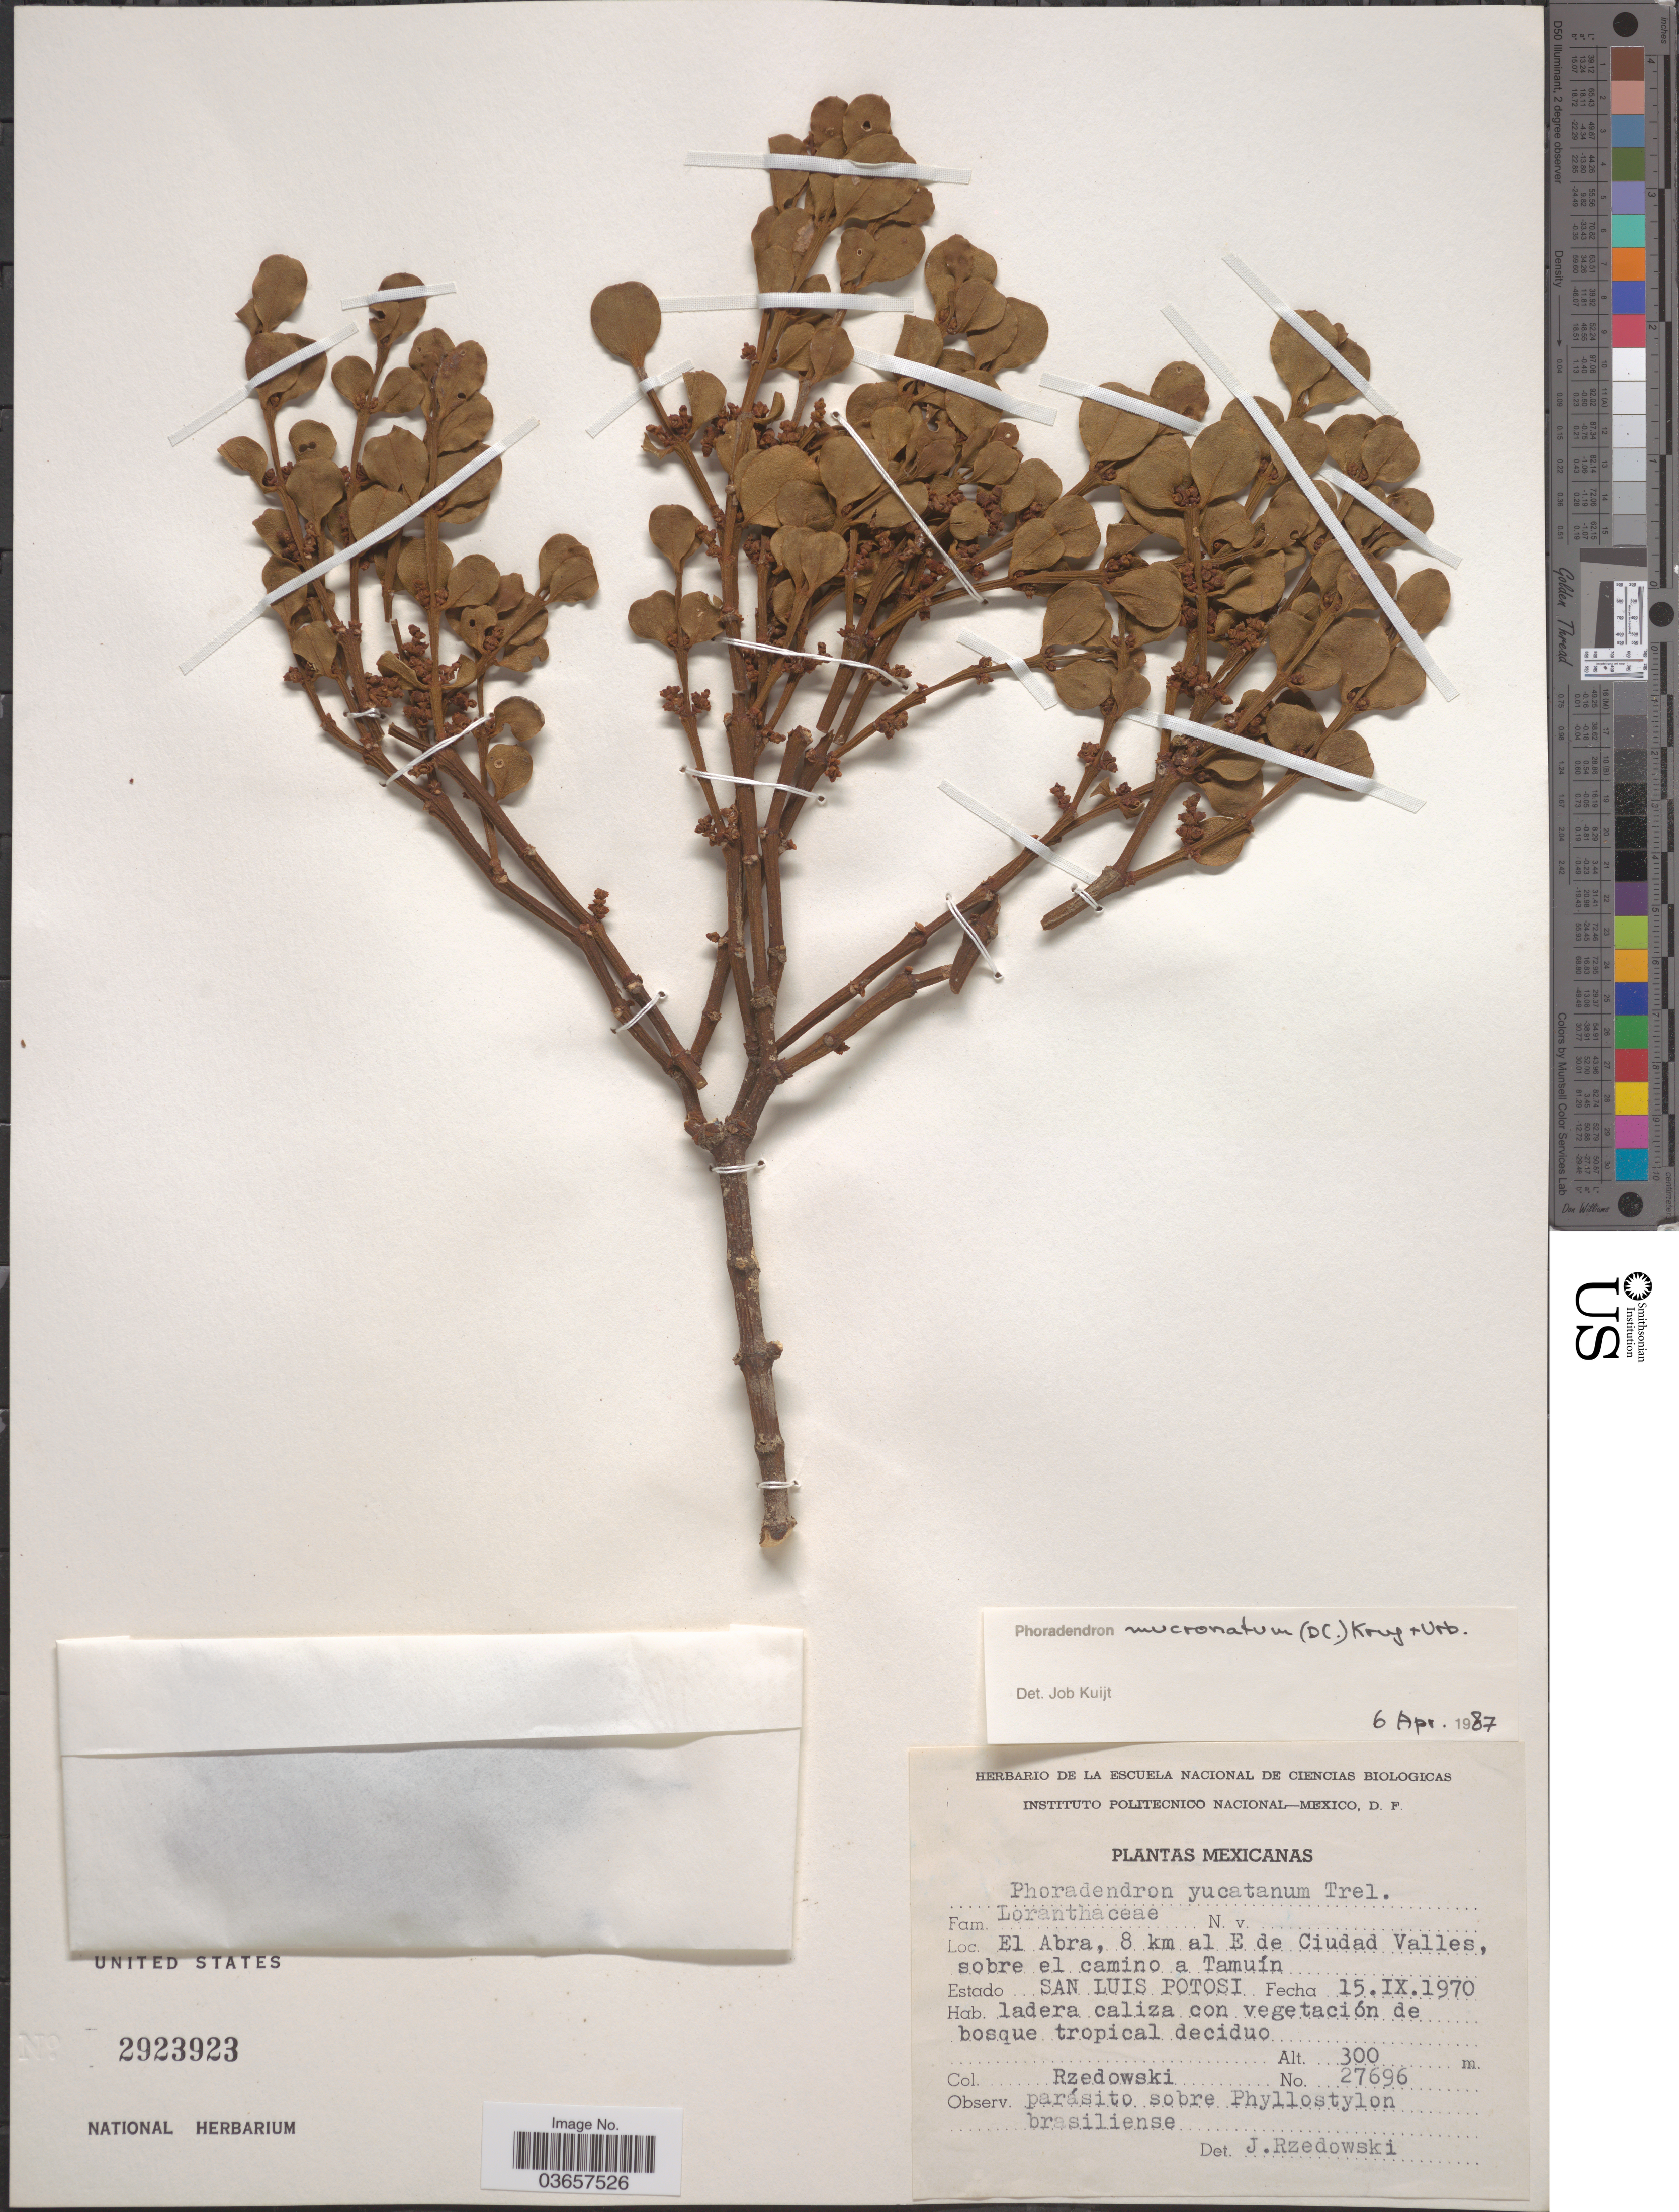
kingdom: Plantae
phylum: Tracheophyta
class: Magnoliopsida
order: Santalales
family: Viscaceae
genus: Phoradendron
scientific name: Phoradendron mucronatum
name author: (DC.) Krug & Urb.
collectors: Rzedowski, --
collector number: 27696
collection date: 1970-09-15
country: Mexico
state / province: San Luis Potosí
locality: El Abra, 8 km al E de Ciudad Valles, sobre el camino a Tamuín.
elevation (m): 300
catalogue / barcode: US 2923923